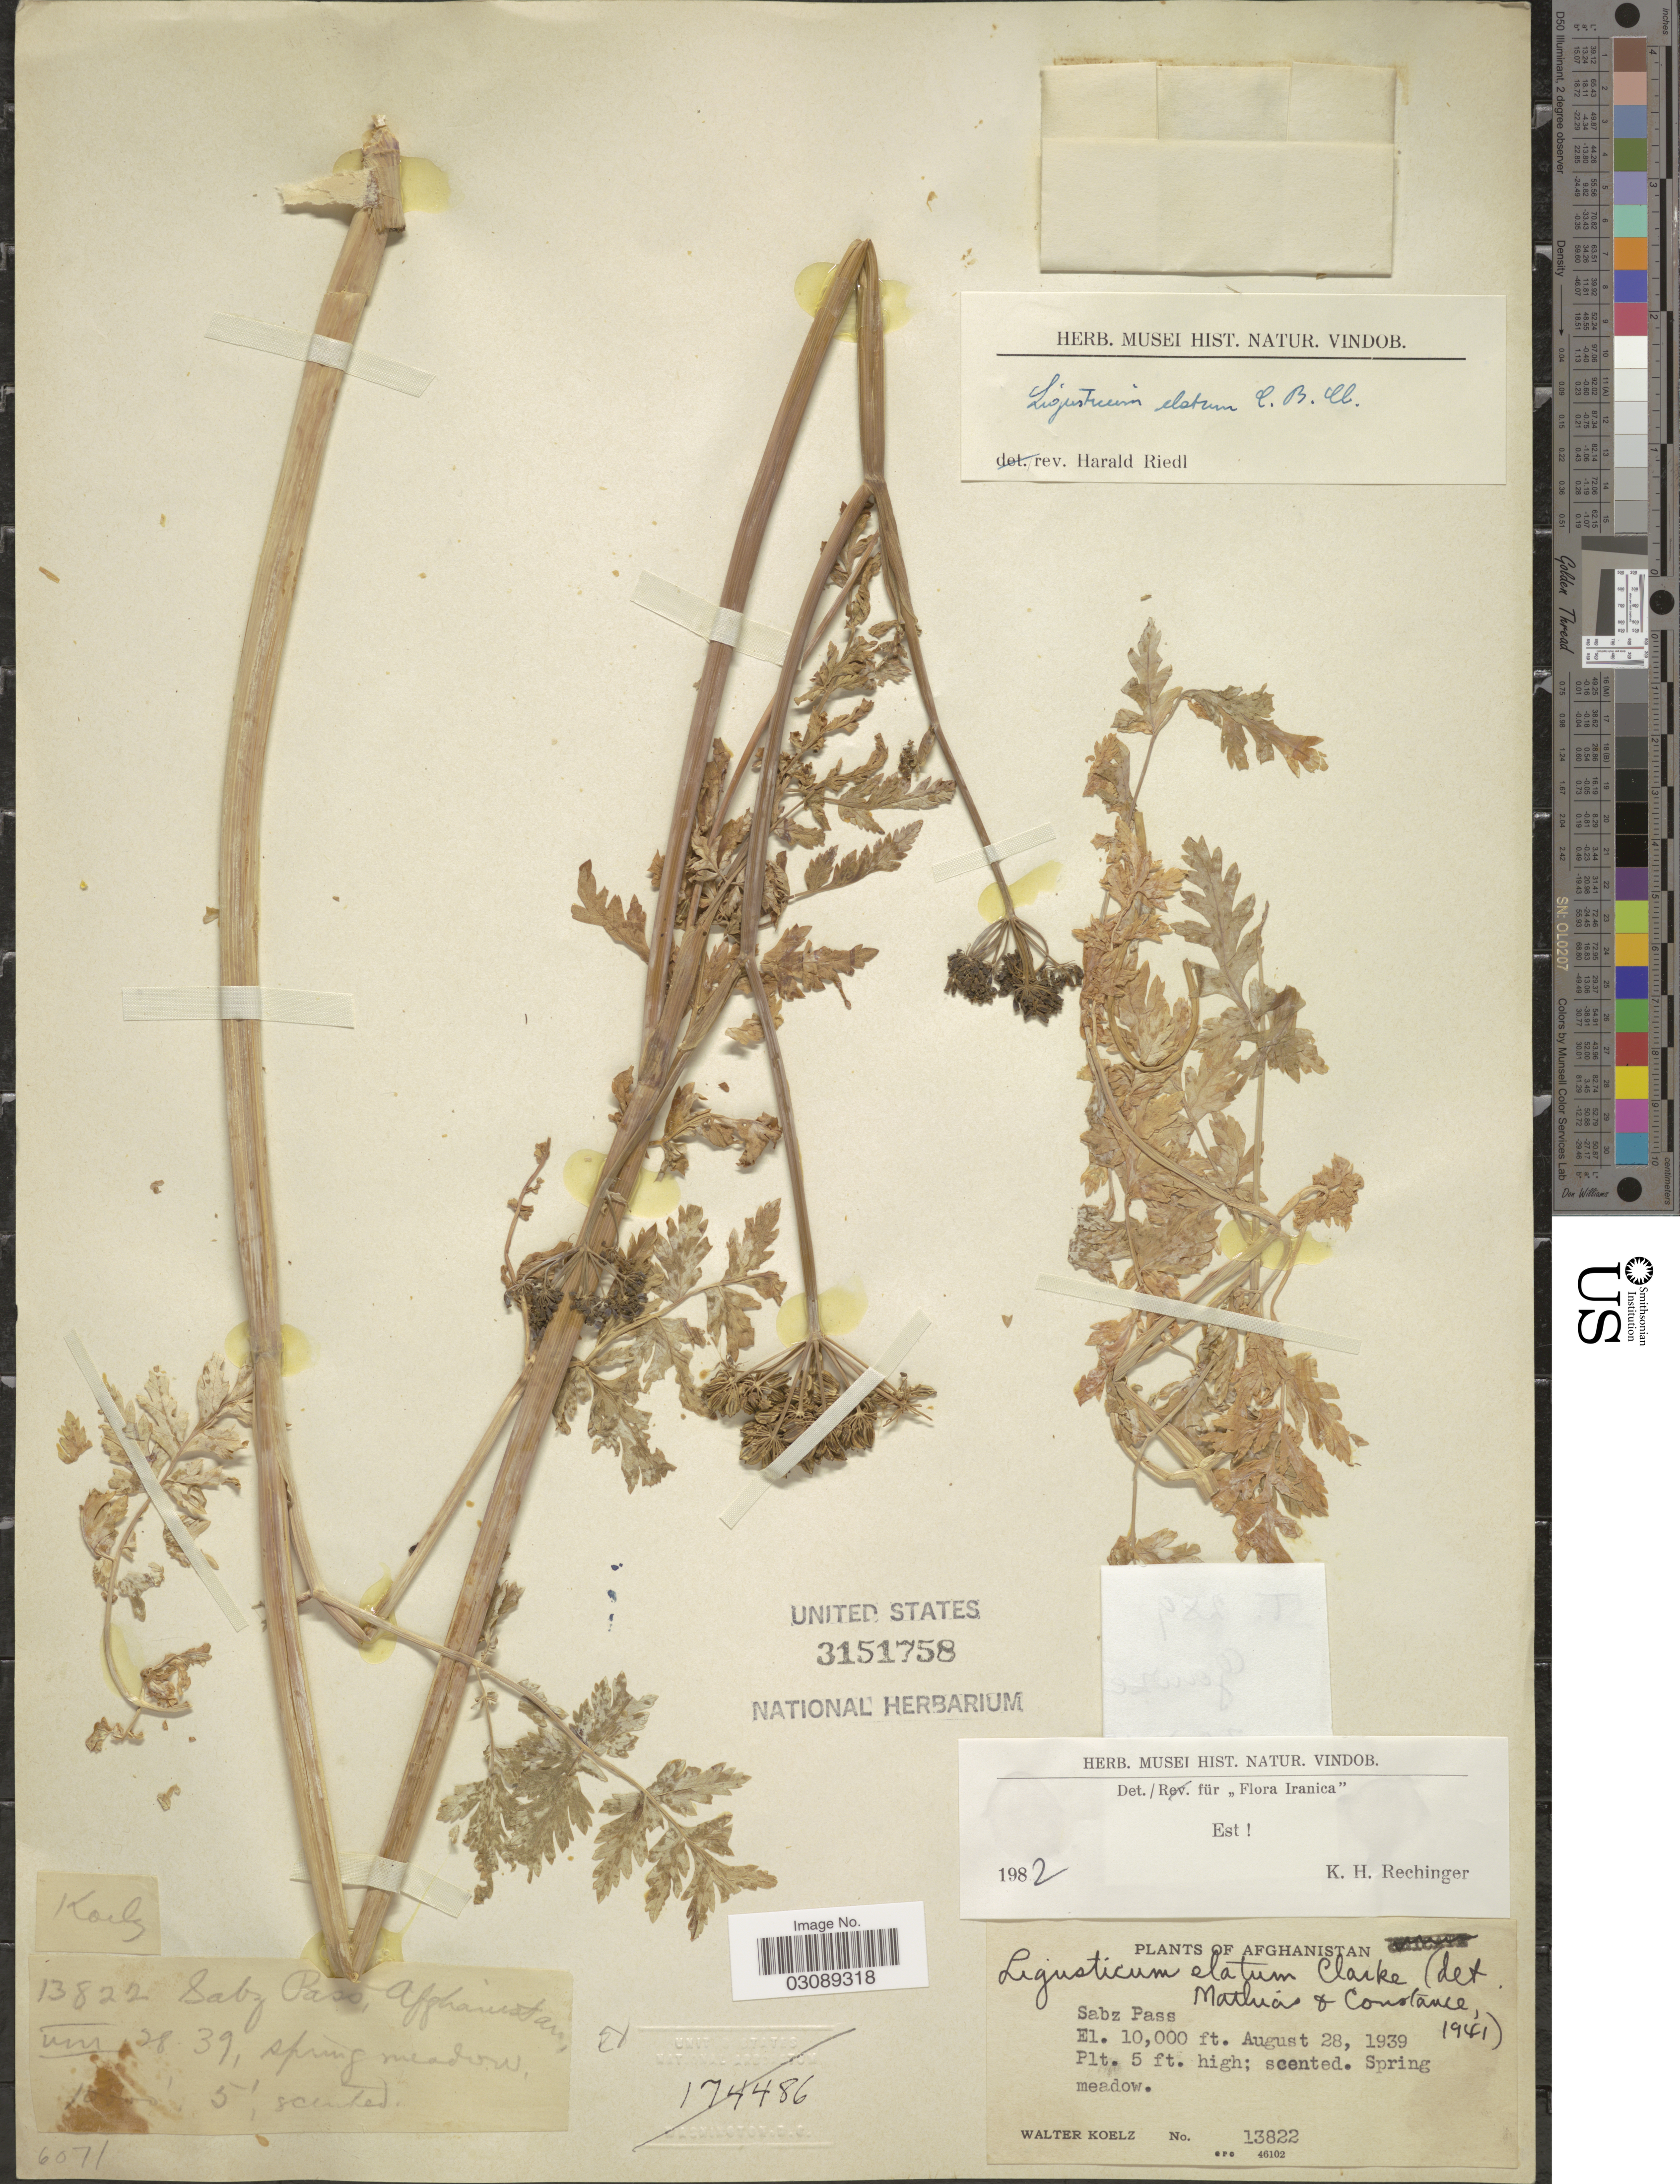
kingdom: Plantae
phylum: Tracheophyta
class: Magnoliopsida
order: Apiales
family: Apiaceae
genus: Ligusticum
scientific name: Ligusticum elatum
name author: (Edgew.) C.B. Clarke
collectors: W. N. Koelz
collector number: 13822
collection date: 1939-08-28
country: Afghanistan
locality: Sabz Pass.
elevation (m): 3048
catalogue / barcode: US 3151758